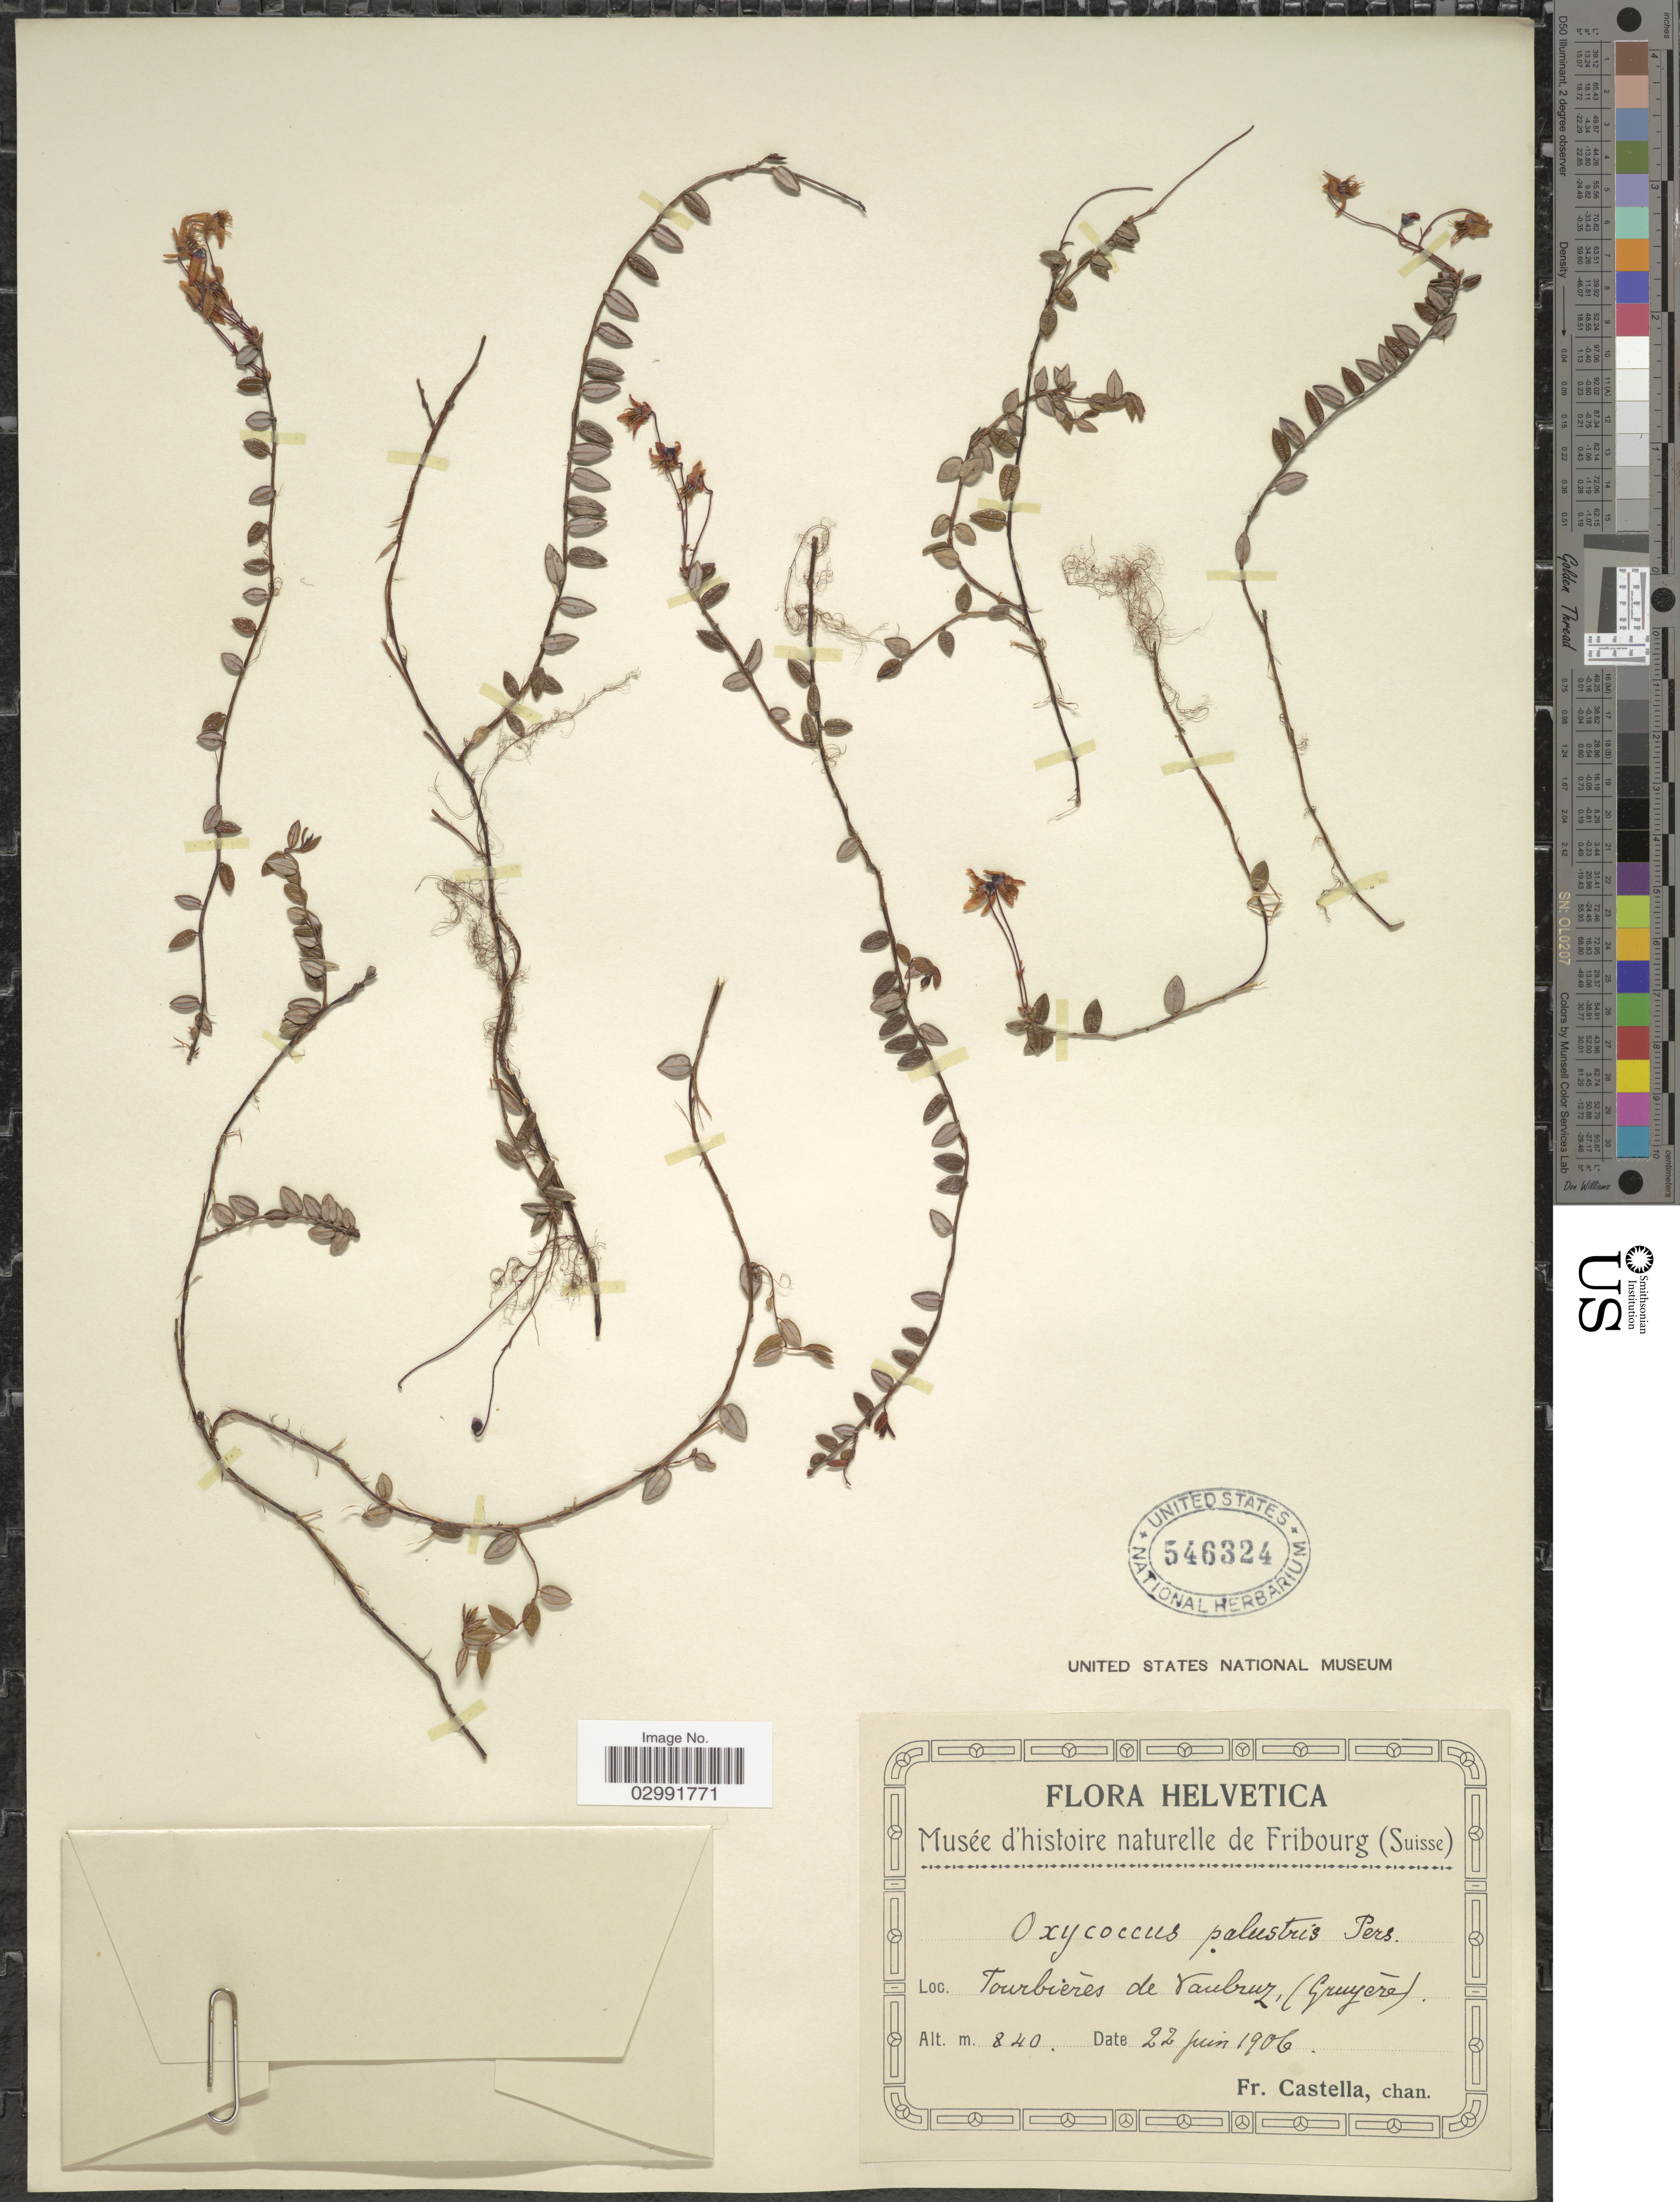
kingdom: Plantae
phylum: Tracheophyta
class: Magnoliopsida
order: Ericales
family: Ericaceae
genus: Vaccinium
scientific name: Vaccinium oxycoccos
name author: L.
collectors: Fr. Castella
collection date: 1906-06-22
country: Switzerland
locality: Helvetica. Tourbieres de Vaulruz, (Gruyere).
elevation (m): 840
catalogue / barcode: US 546321